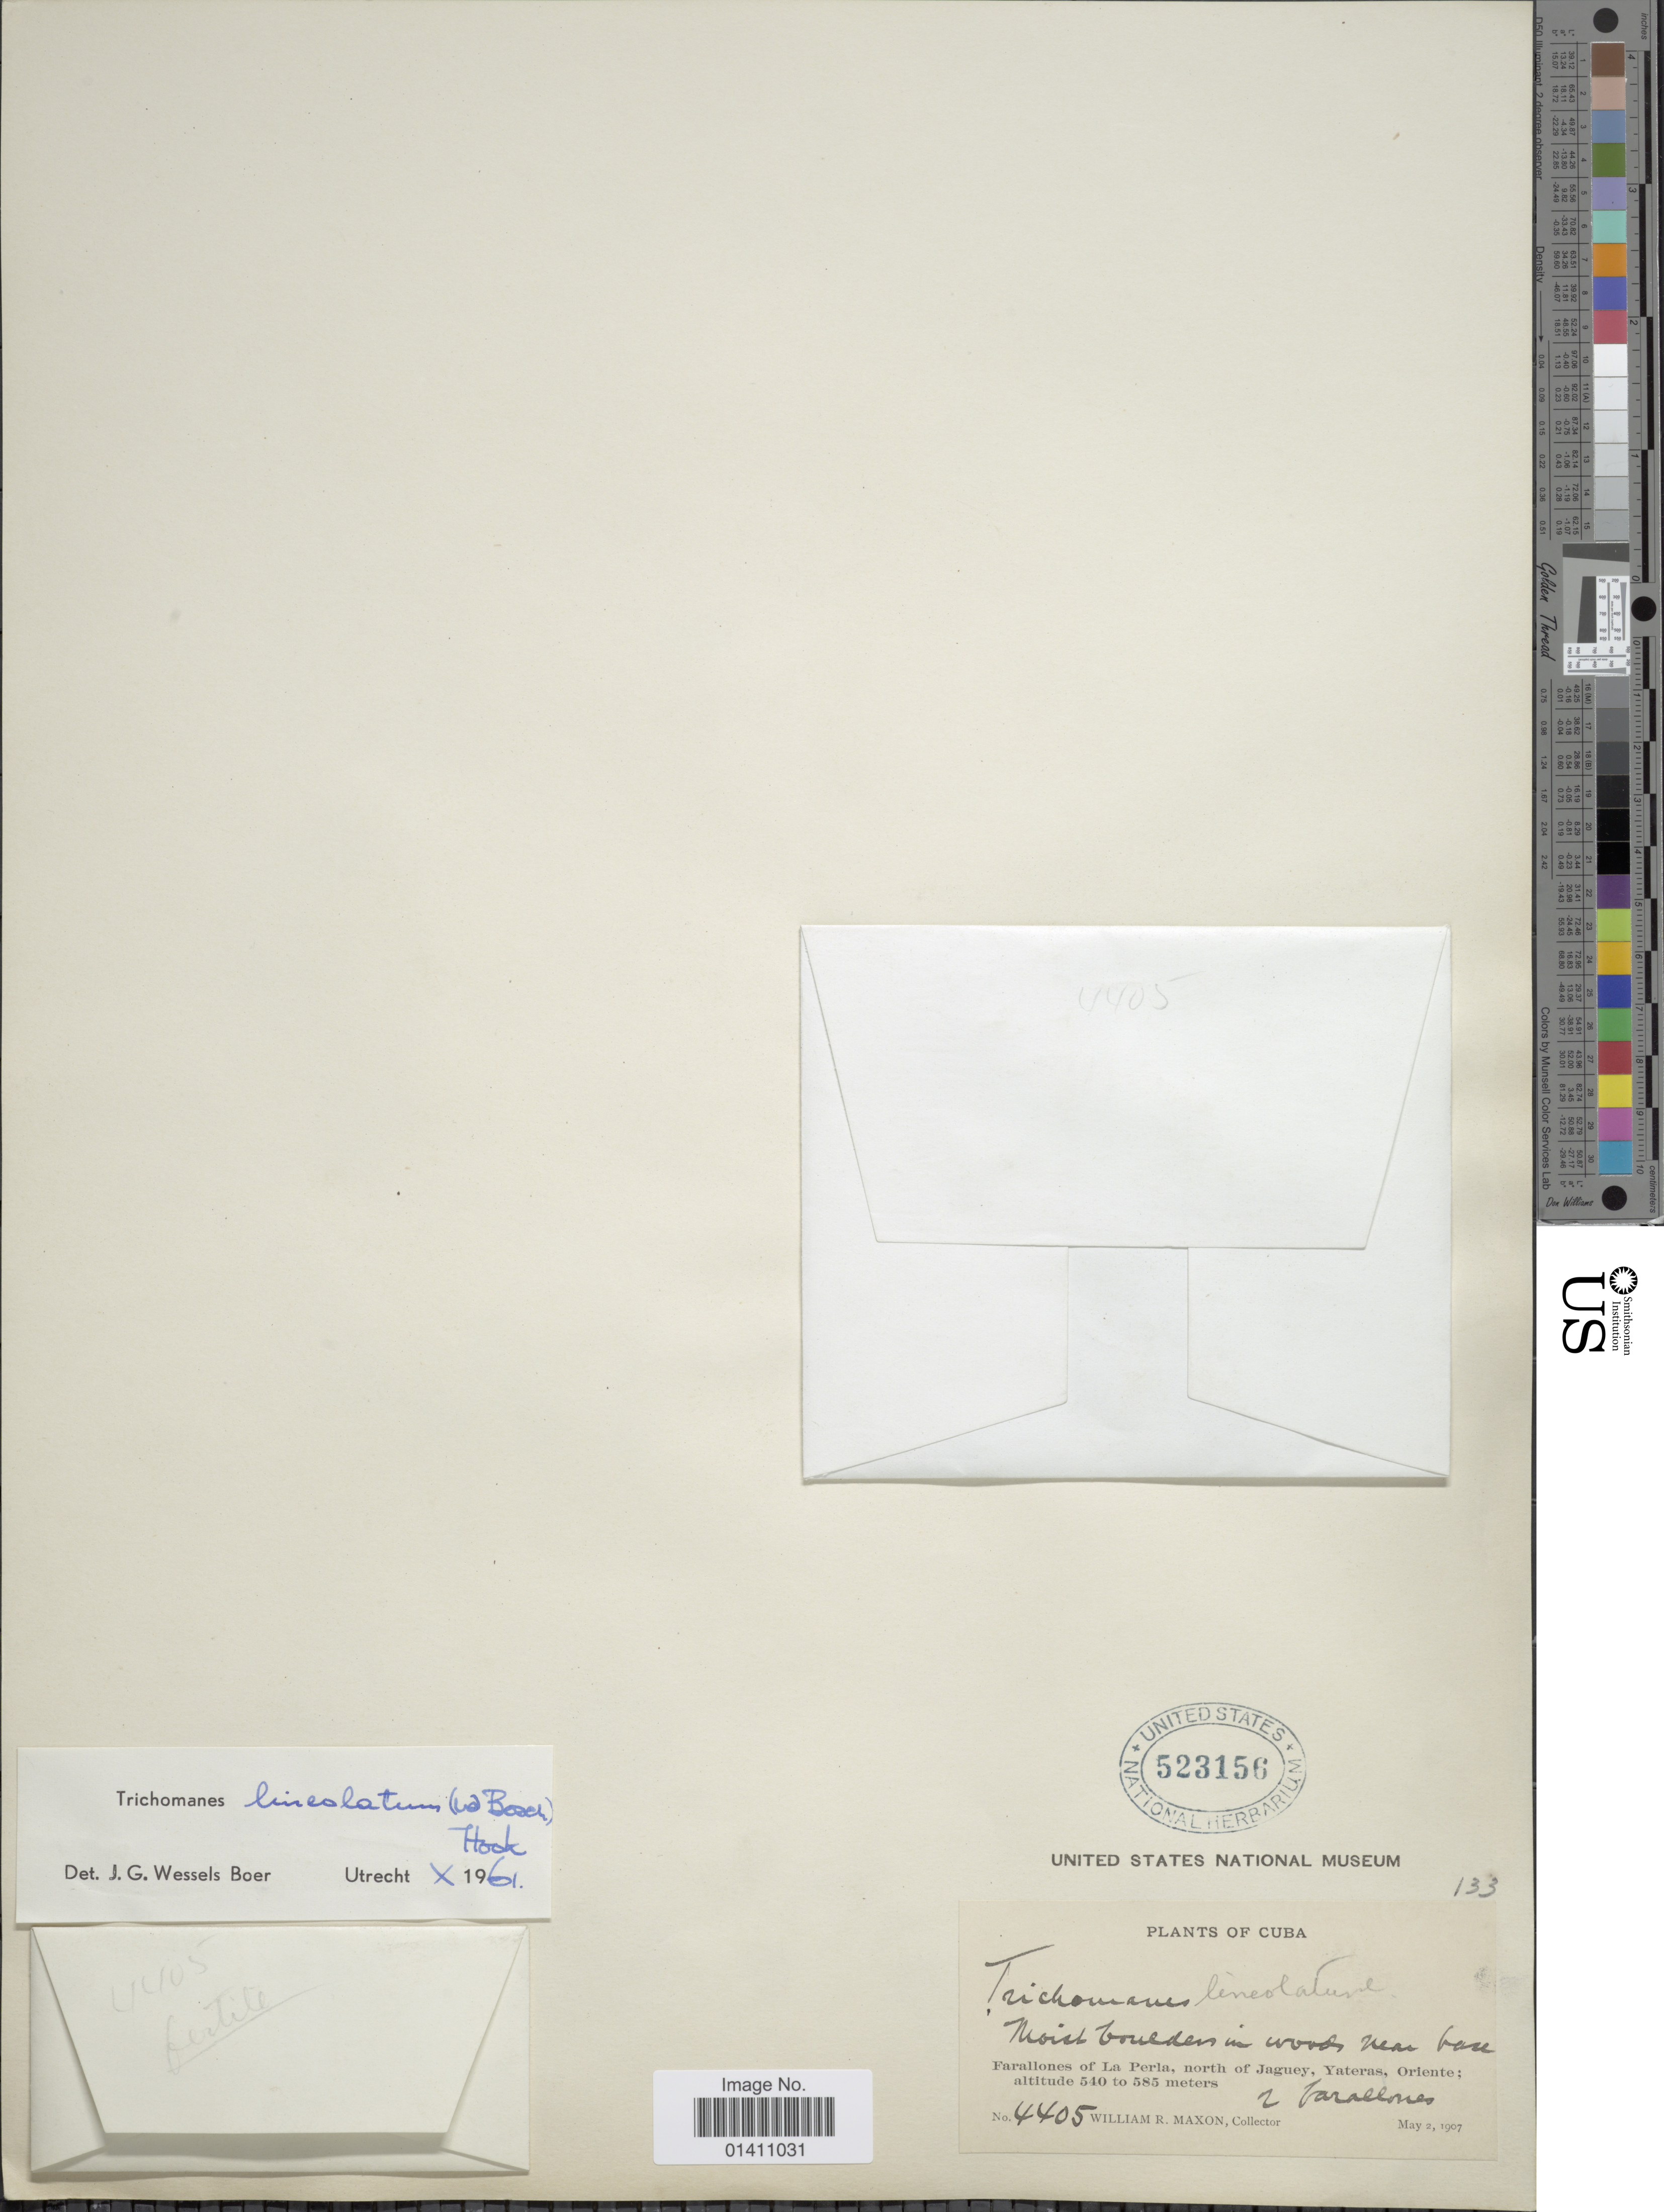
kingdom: Plantae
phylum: Tracheophyta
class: Polypodiopsida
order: Hymenophyllales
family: Hymenophyllaceae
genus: Didymoglossum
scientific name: Didymoglossum lineolatum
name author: Bosch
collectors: W. R. Maxon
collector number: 133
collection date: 1907-05-02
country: Cuba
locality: Farallones of La Perla, north of Jaguey, Yateras, Oriente.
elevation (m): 540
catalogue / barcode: US 523156